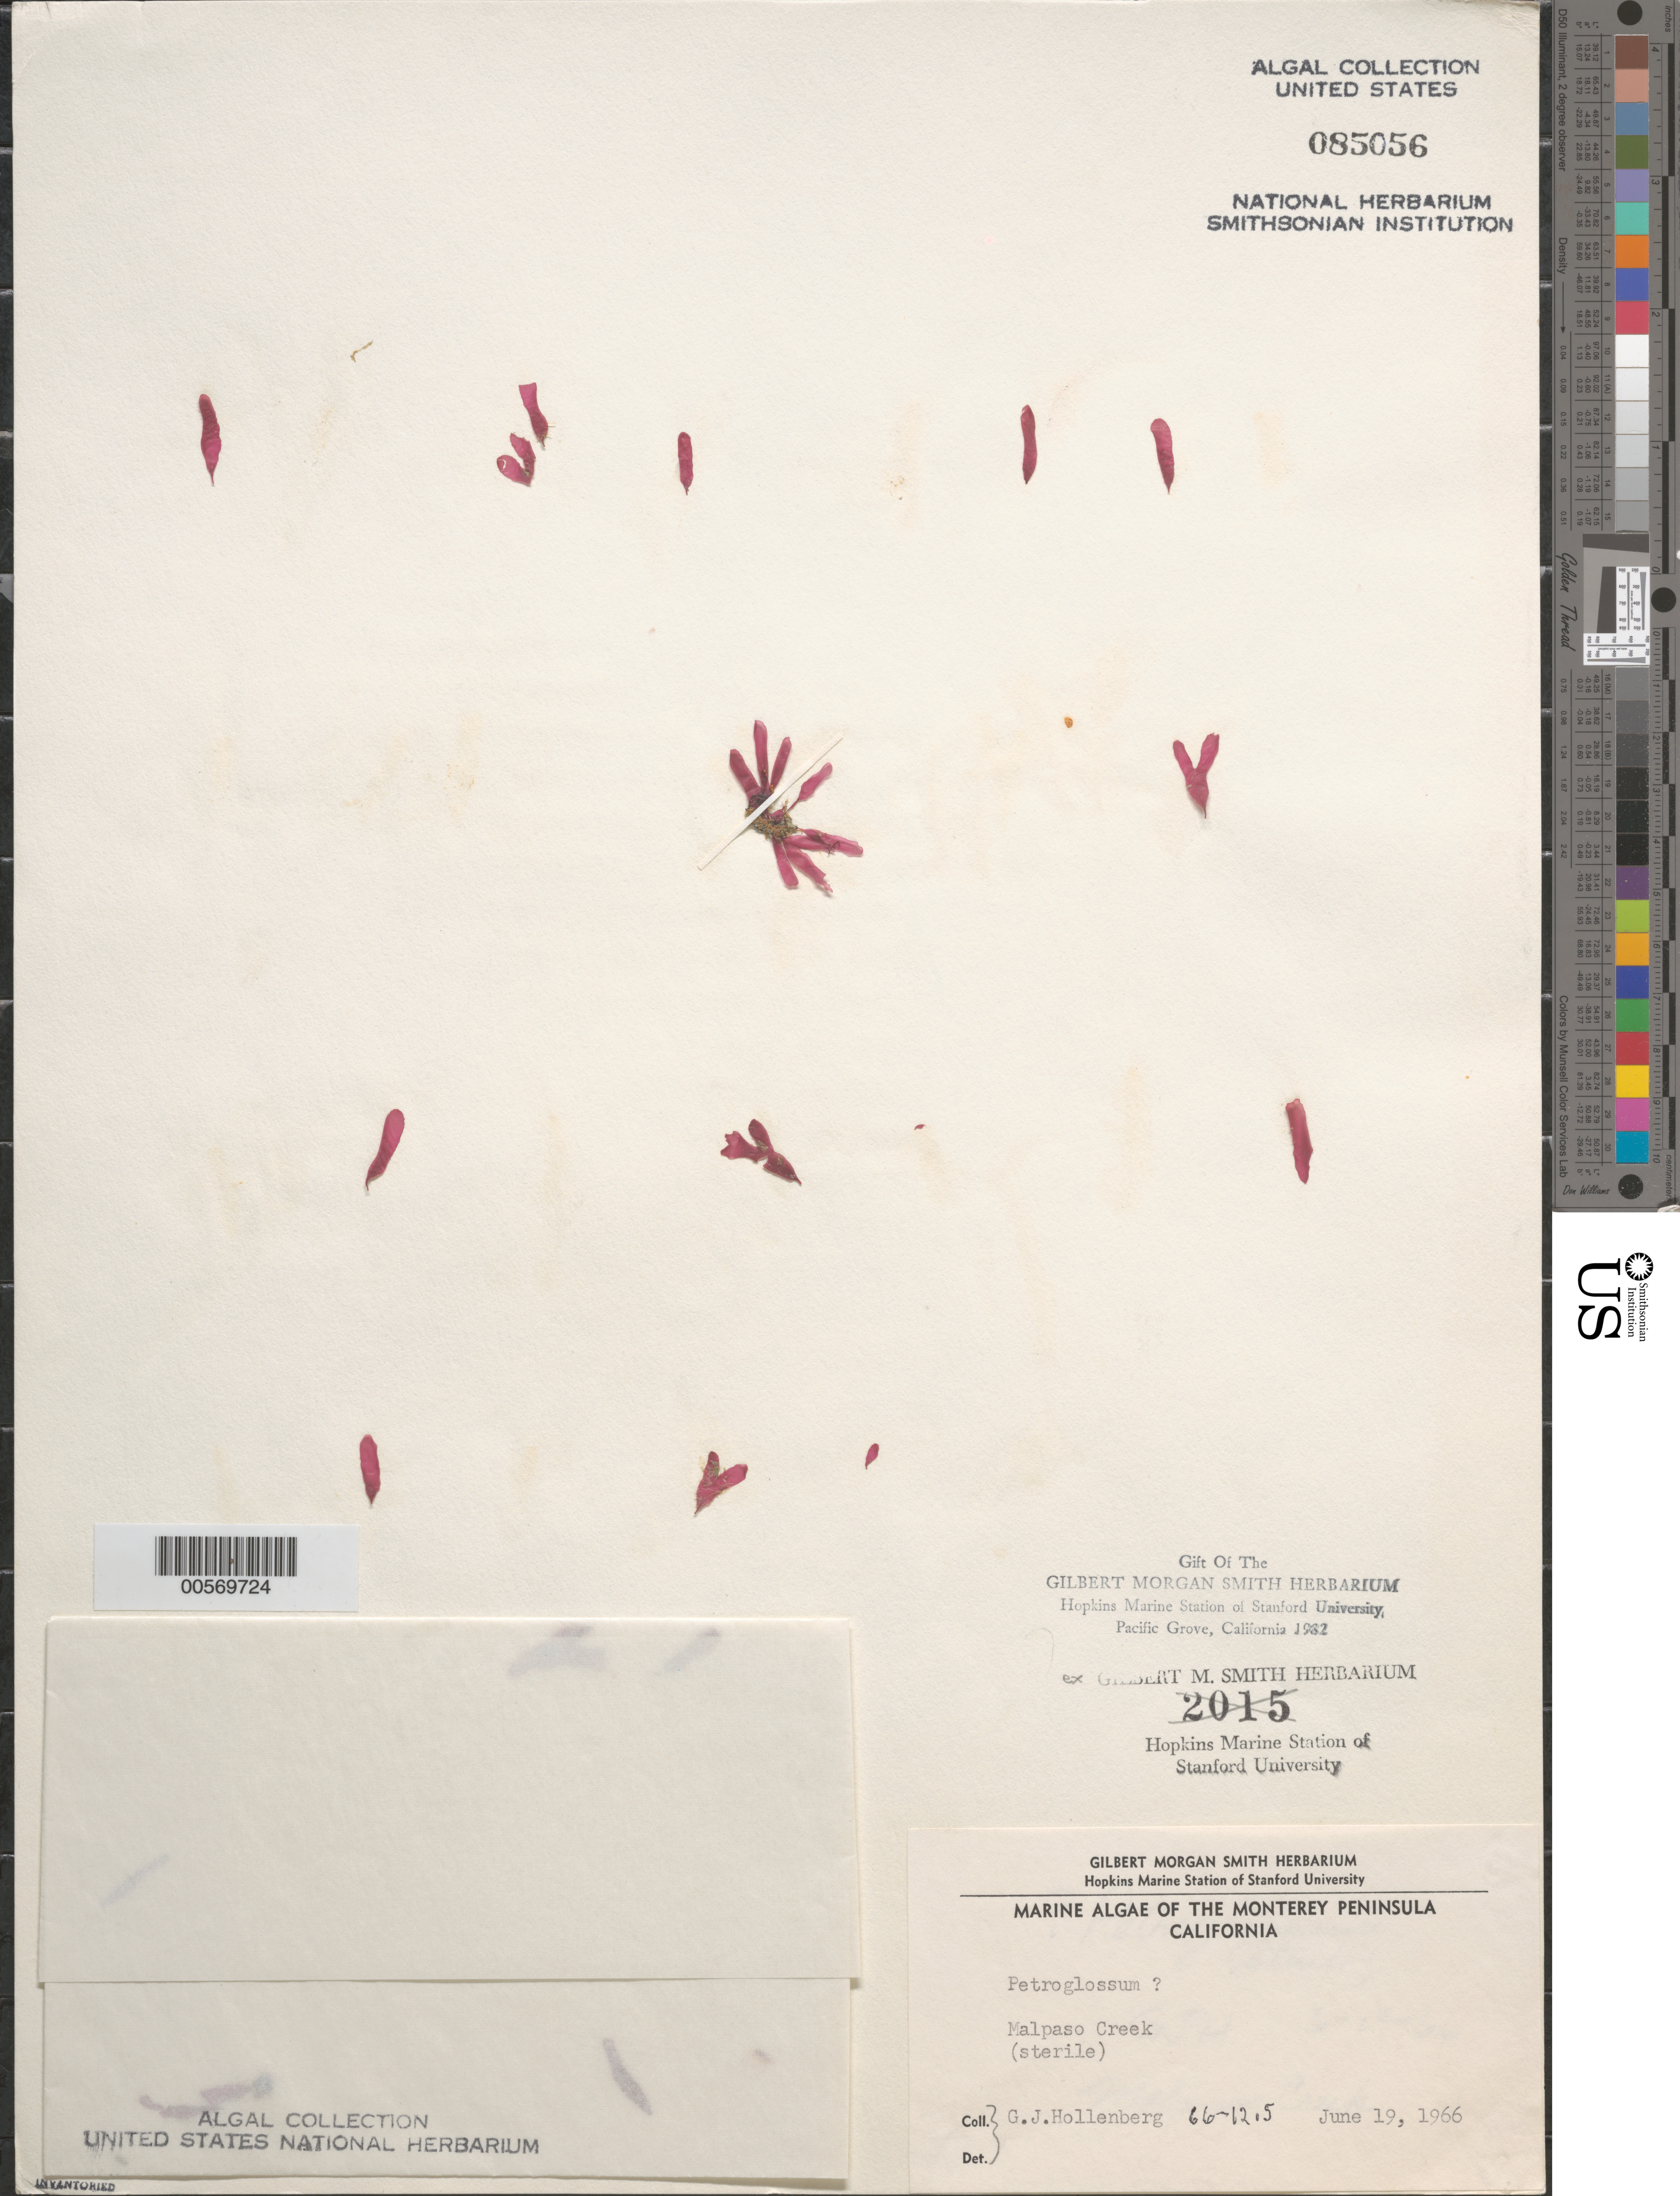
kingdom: Plantae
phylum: Rhodophyta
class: Florideophyceae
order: Gigartinales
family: Phyllophoraceae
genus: Petroglossum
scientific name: Petroglossum sp.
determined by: Hollenberg, George J.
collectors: G. Hollenberg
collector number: GJH 66-12.5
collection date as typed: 19 Jun 1966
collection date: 1966-06-19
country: United States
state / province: California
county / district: Monterey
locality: Malpaso Creek, Monterey Peninsula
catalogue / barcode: US 85056